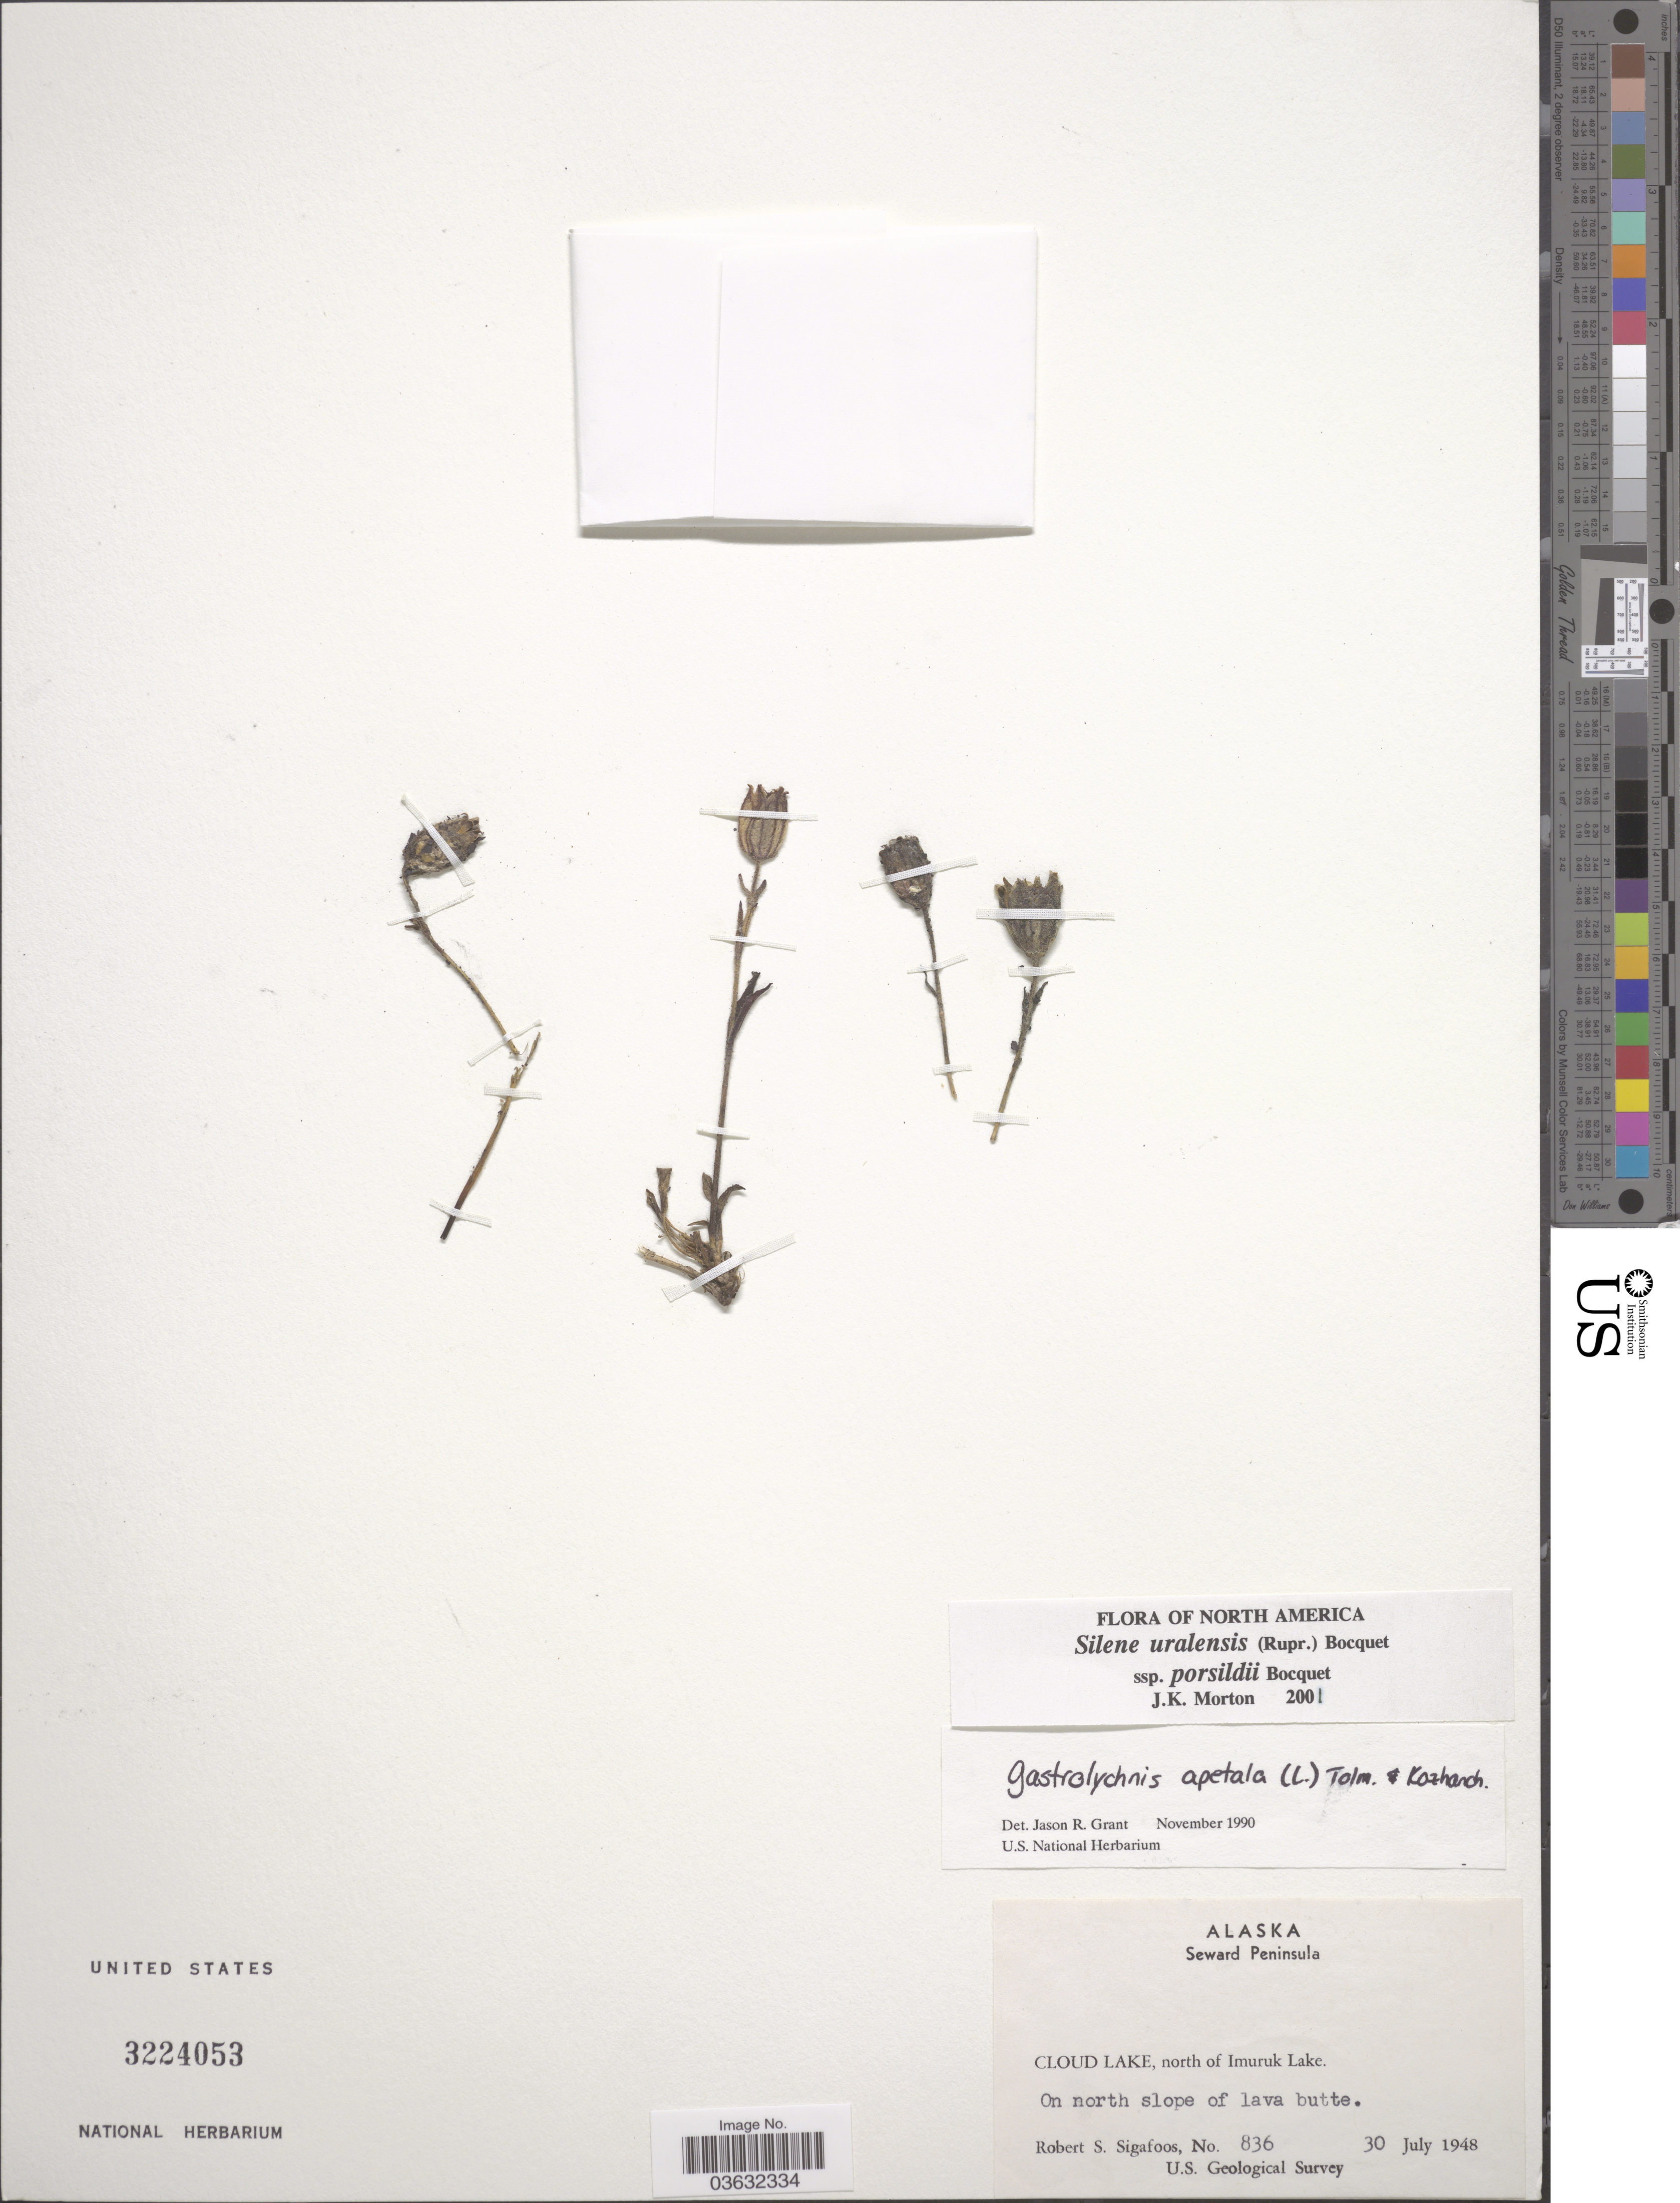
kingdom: Plantae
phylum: Tracheophyta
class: Magnoliopsida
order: Caryophyllales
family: Caryophyllaceae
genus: Silene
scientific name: Silene uralensis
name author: (Rupr.) Bocquet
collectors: R. Sigafoos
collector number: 836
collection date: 1948-07-30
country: United States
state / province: Alaska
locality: Seward Peninsula. Cloud Lake, north of Imuruk Lake. On north slope of lava butte.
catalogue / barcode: US 3224053